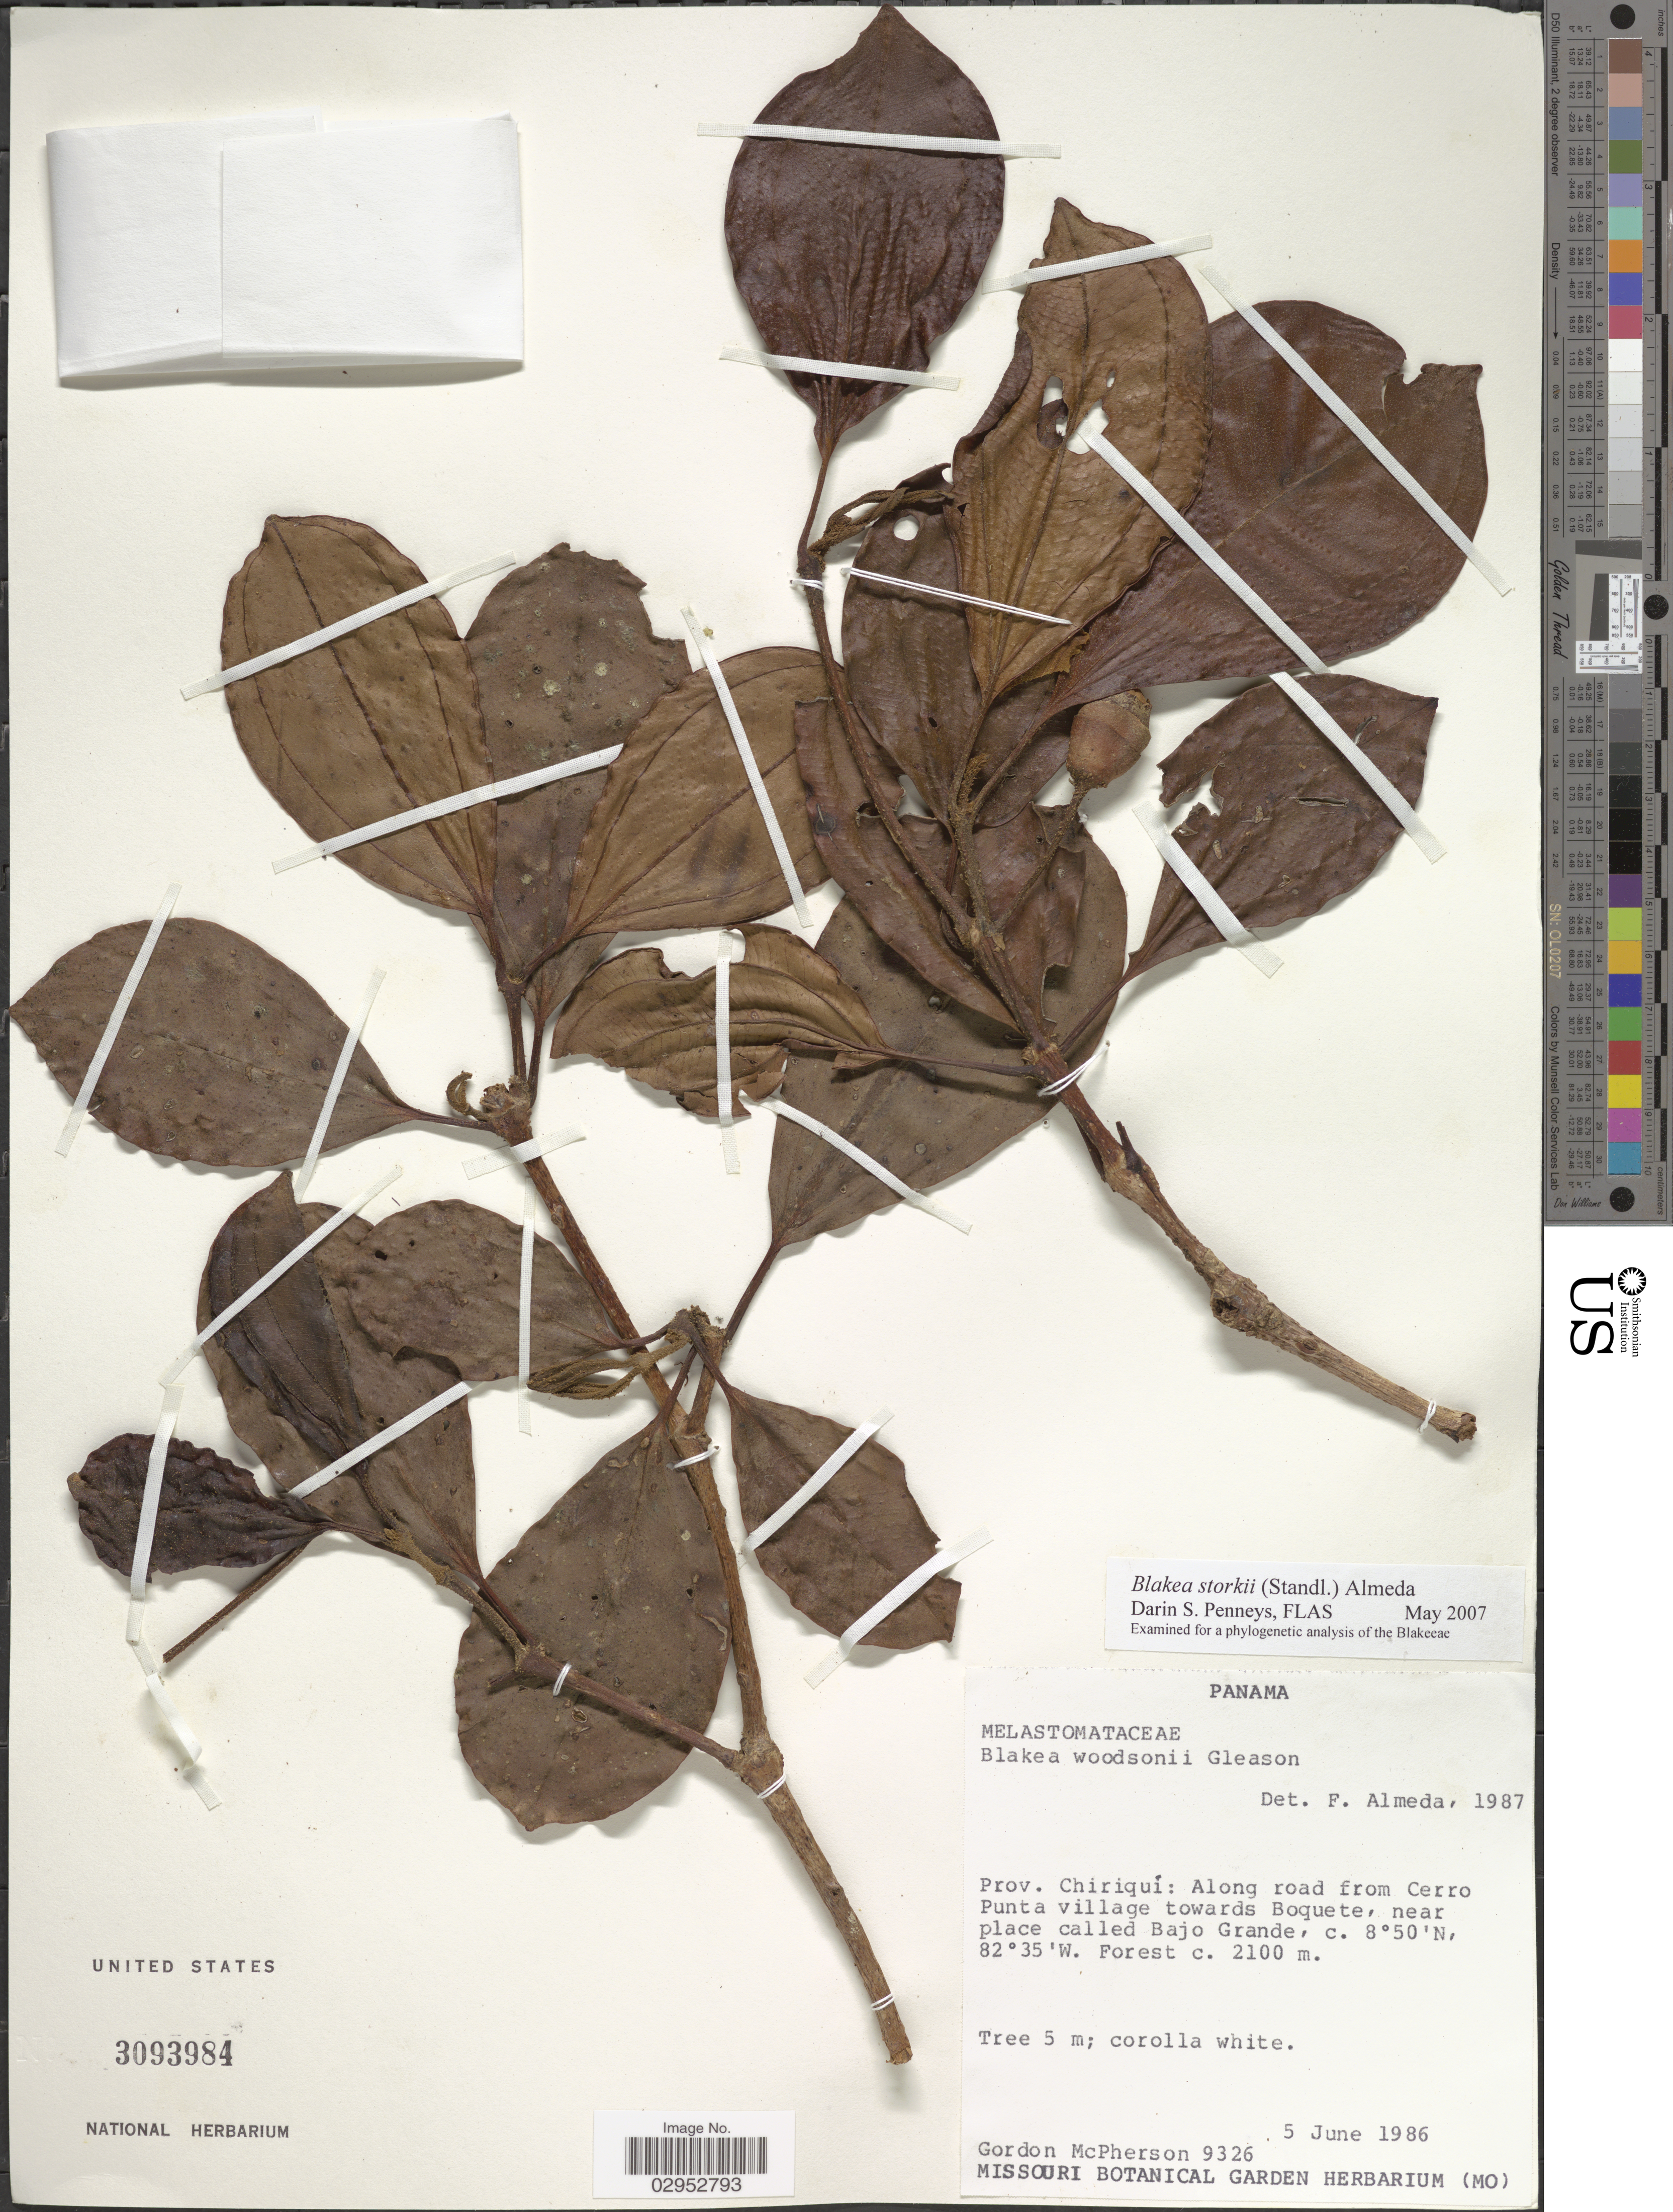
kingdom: Plantae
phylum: Tracheophyta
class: Magnoliopsida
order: Myrtales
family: Melastomataceae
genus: Blakea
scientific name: Blakea storkii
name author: (Standl.) Almeda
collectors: G. McPherson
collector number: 9326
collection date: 1986-06-05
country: Panama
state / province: Chiriqui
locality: Prov. Chiriquí: Along road from Cerro Punta village towards Boquete, near placed called Bajo Grande.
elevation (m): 2100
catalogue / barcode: US 3093984